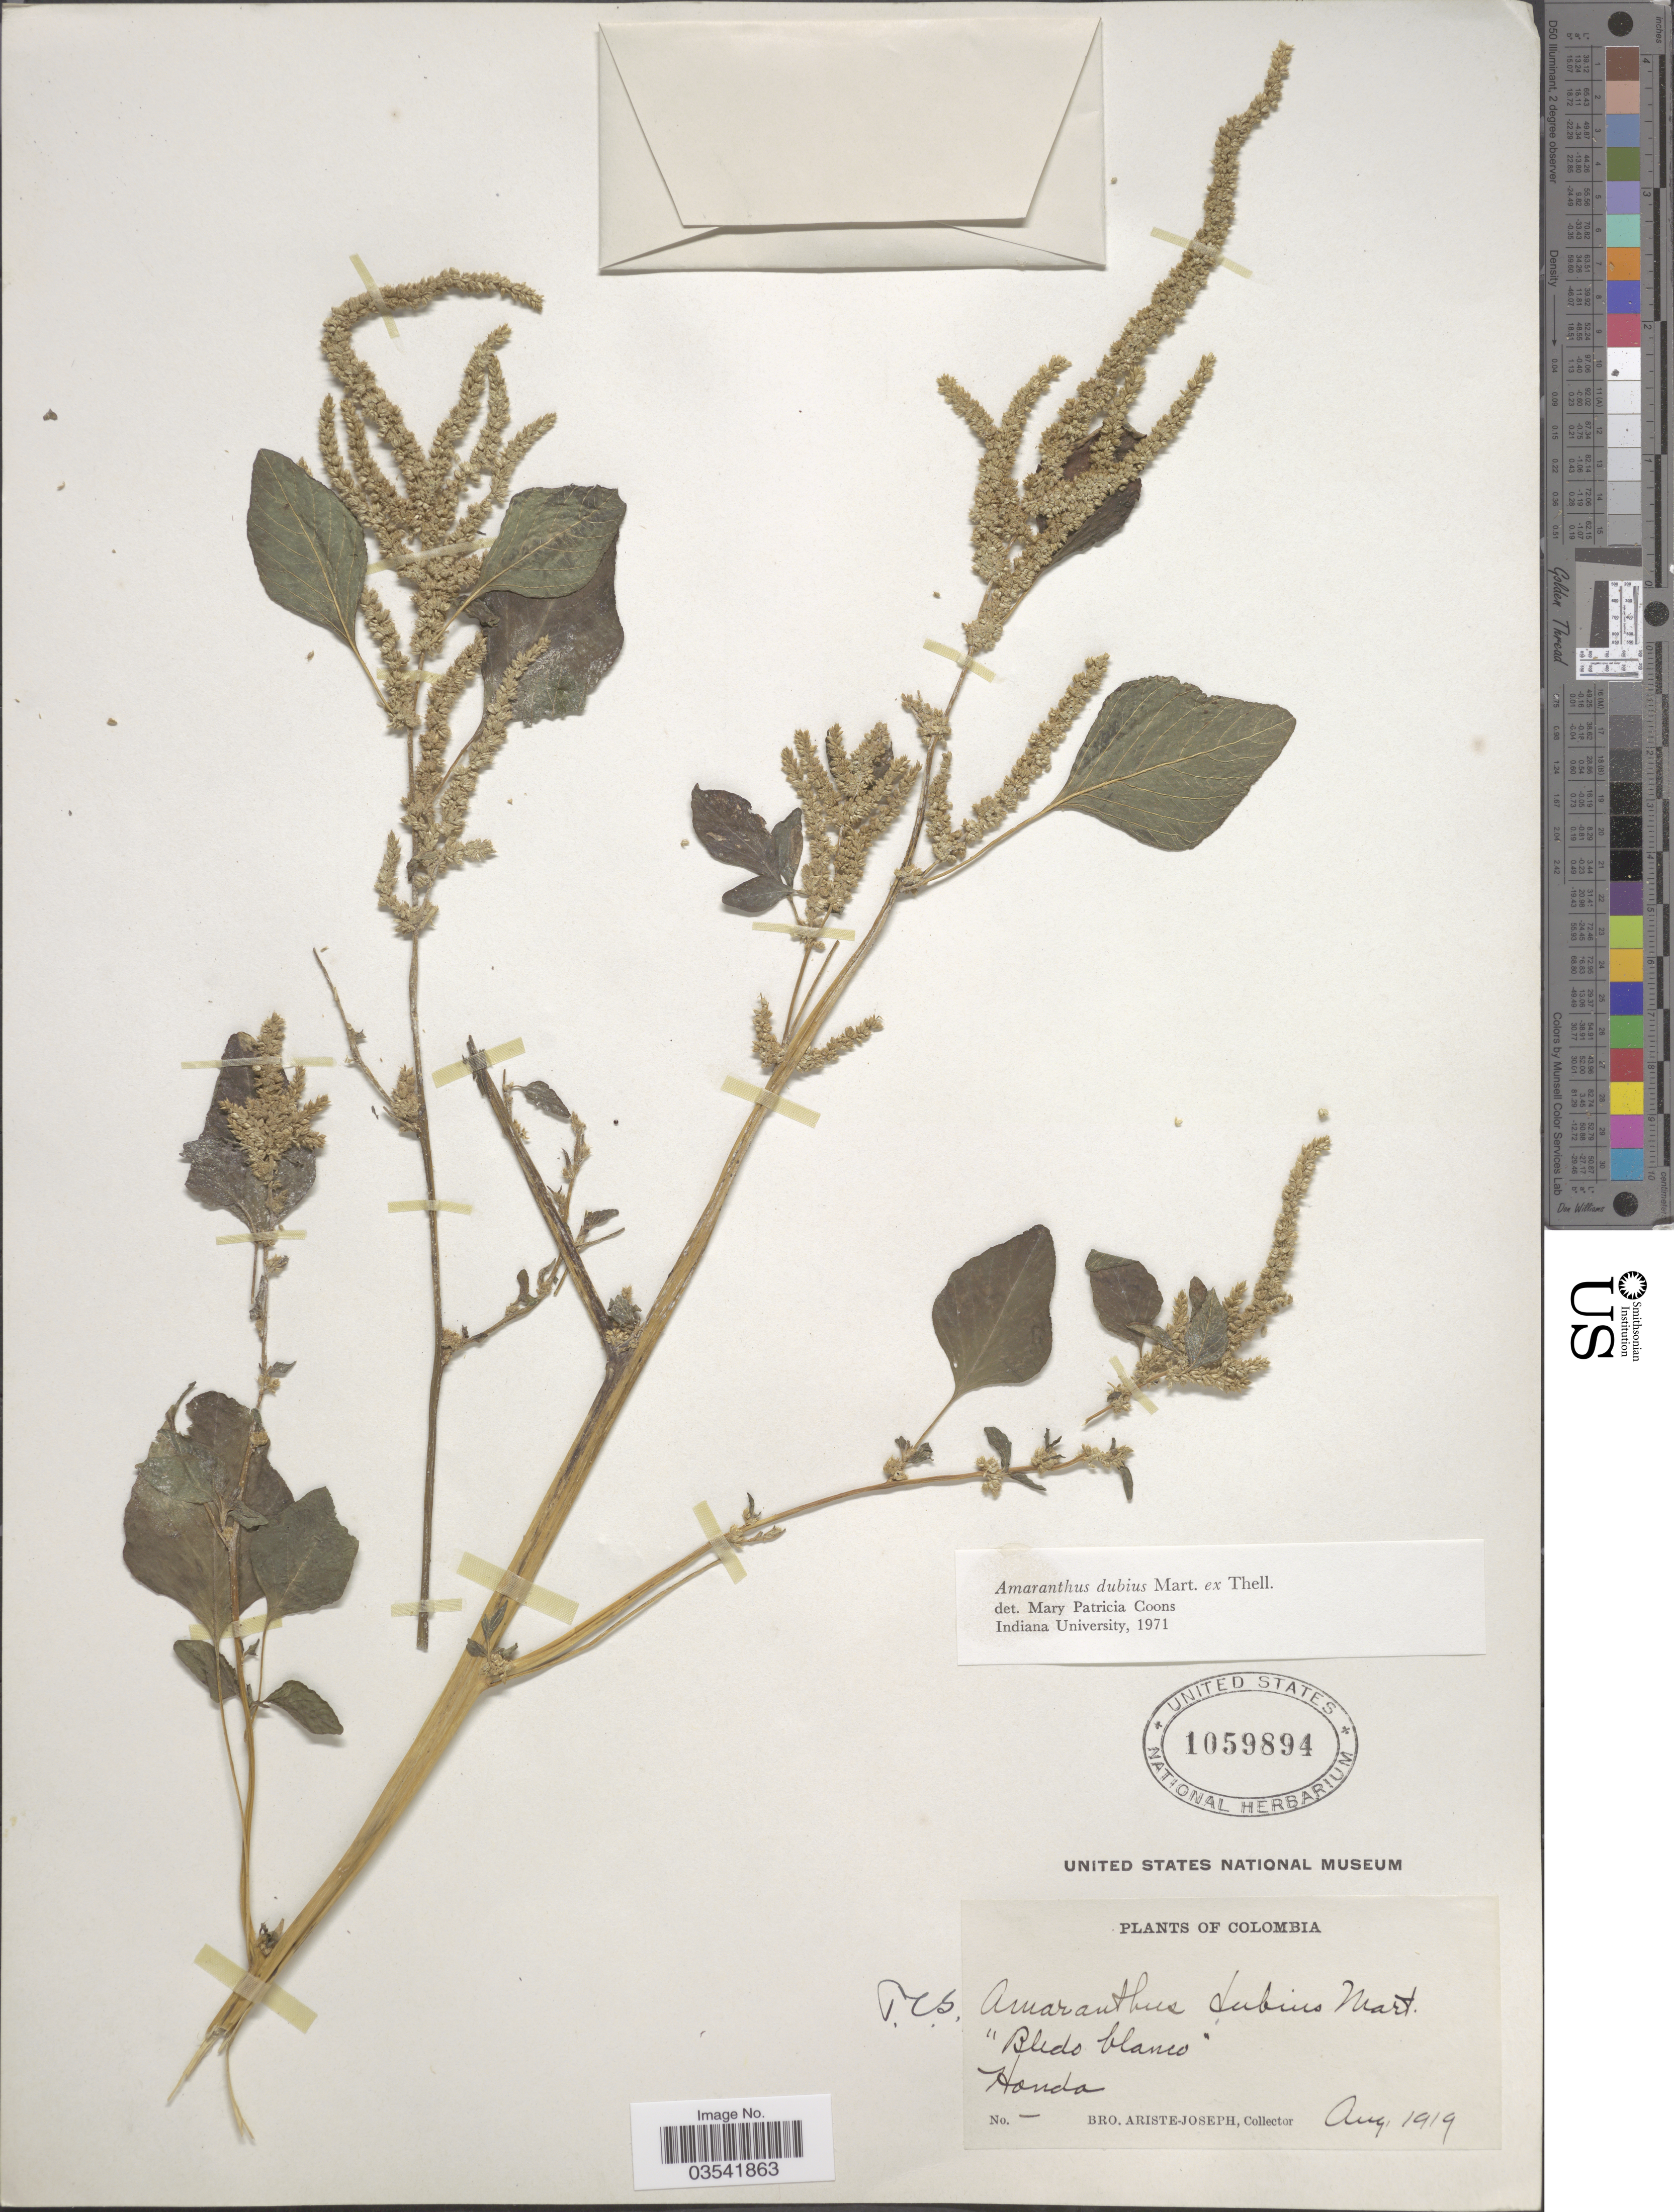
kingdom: Plantae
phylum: Tracheophyta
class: Magnoliopsida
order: Caryophyllales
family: Amaranthaceae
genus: Amaranthus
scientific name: Amaranthus dubius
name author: Mart. ex Thell.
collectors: Bro. Ariste-Joseph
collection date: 1919-08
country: Colombia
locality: Honda.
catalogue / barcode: US 1059894